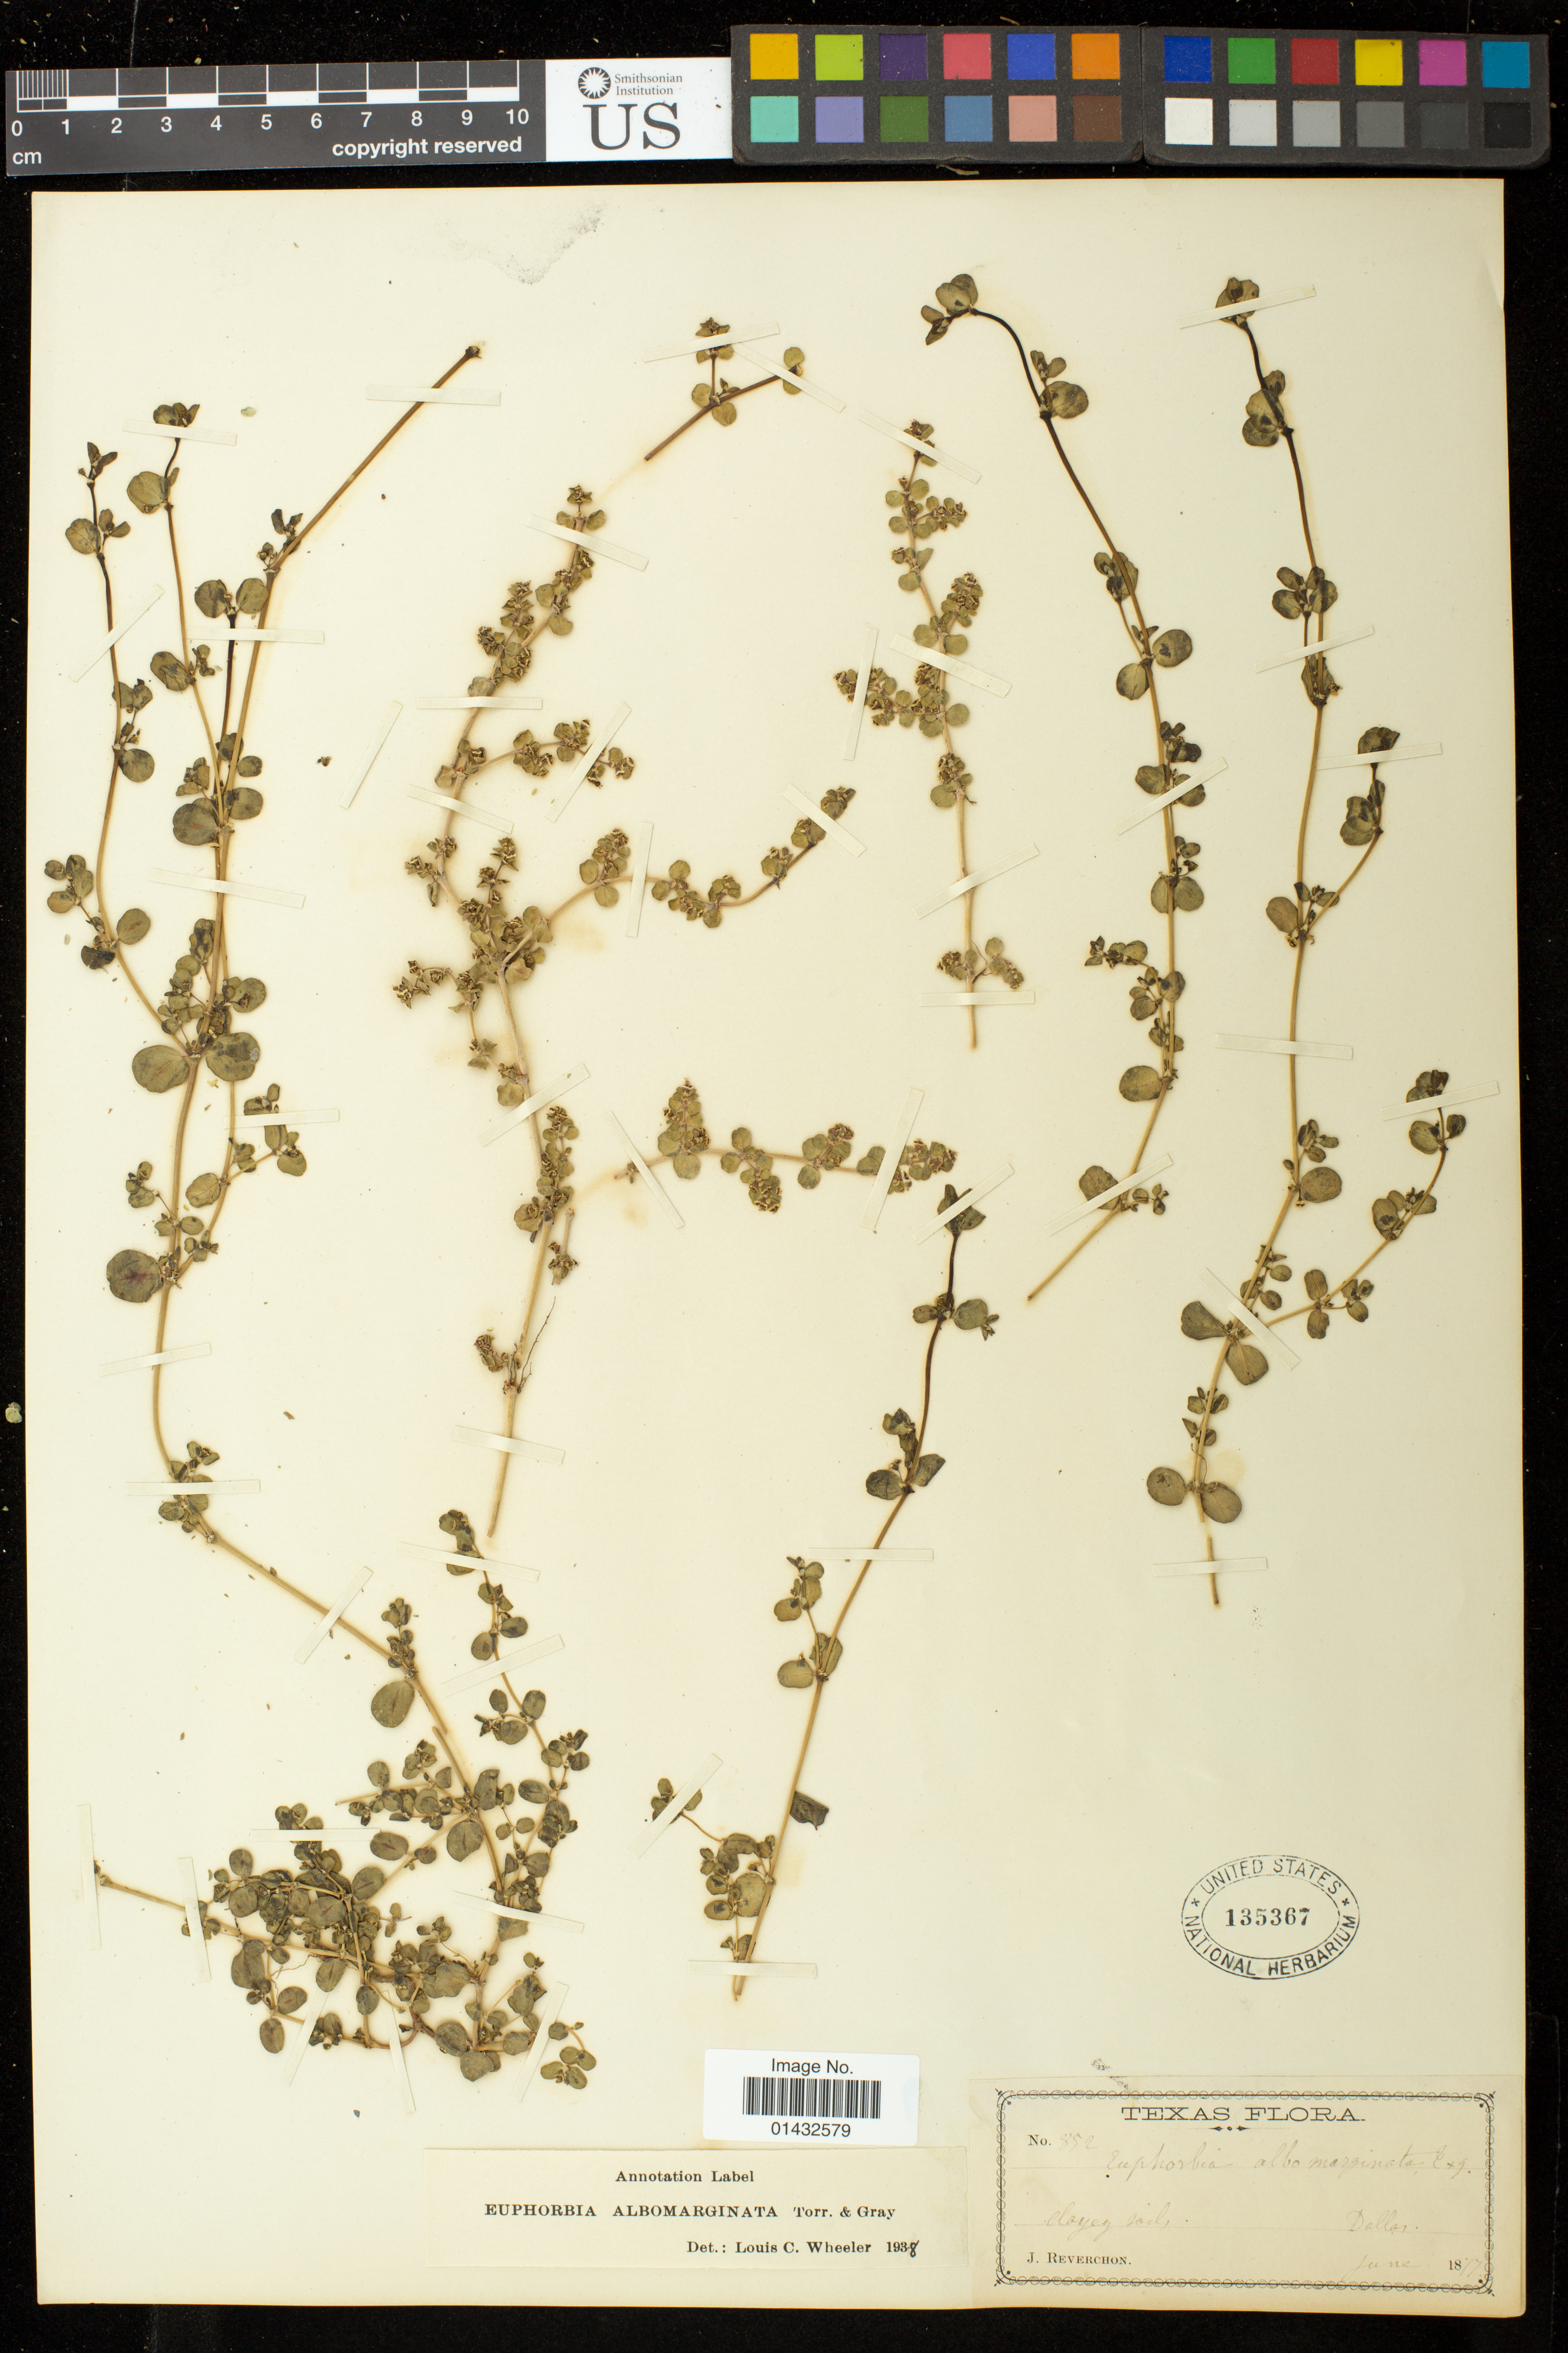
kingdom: Plantae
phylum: Tracheophyta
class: Magnoliopsida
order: Malpighiales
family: Euphorbiaceae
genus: Euphorbia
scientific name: Euphorbia albomarginata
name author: Torr. & A. Gray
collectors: J. Reverchon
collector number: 852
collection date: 1877-06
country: United States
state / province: Texas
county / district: Dallas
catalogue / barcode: US 135367